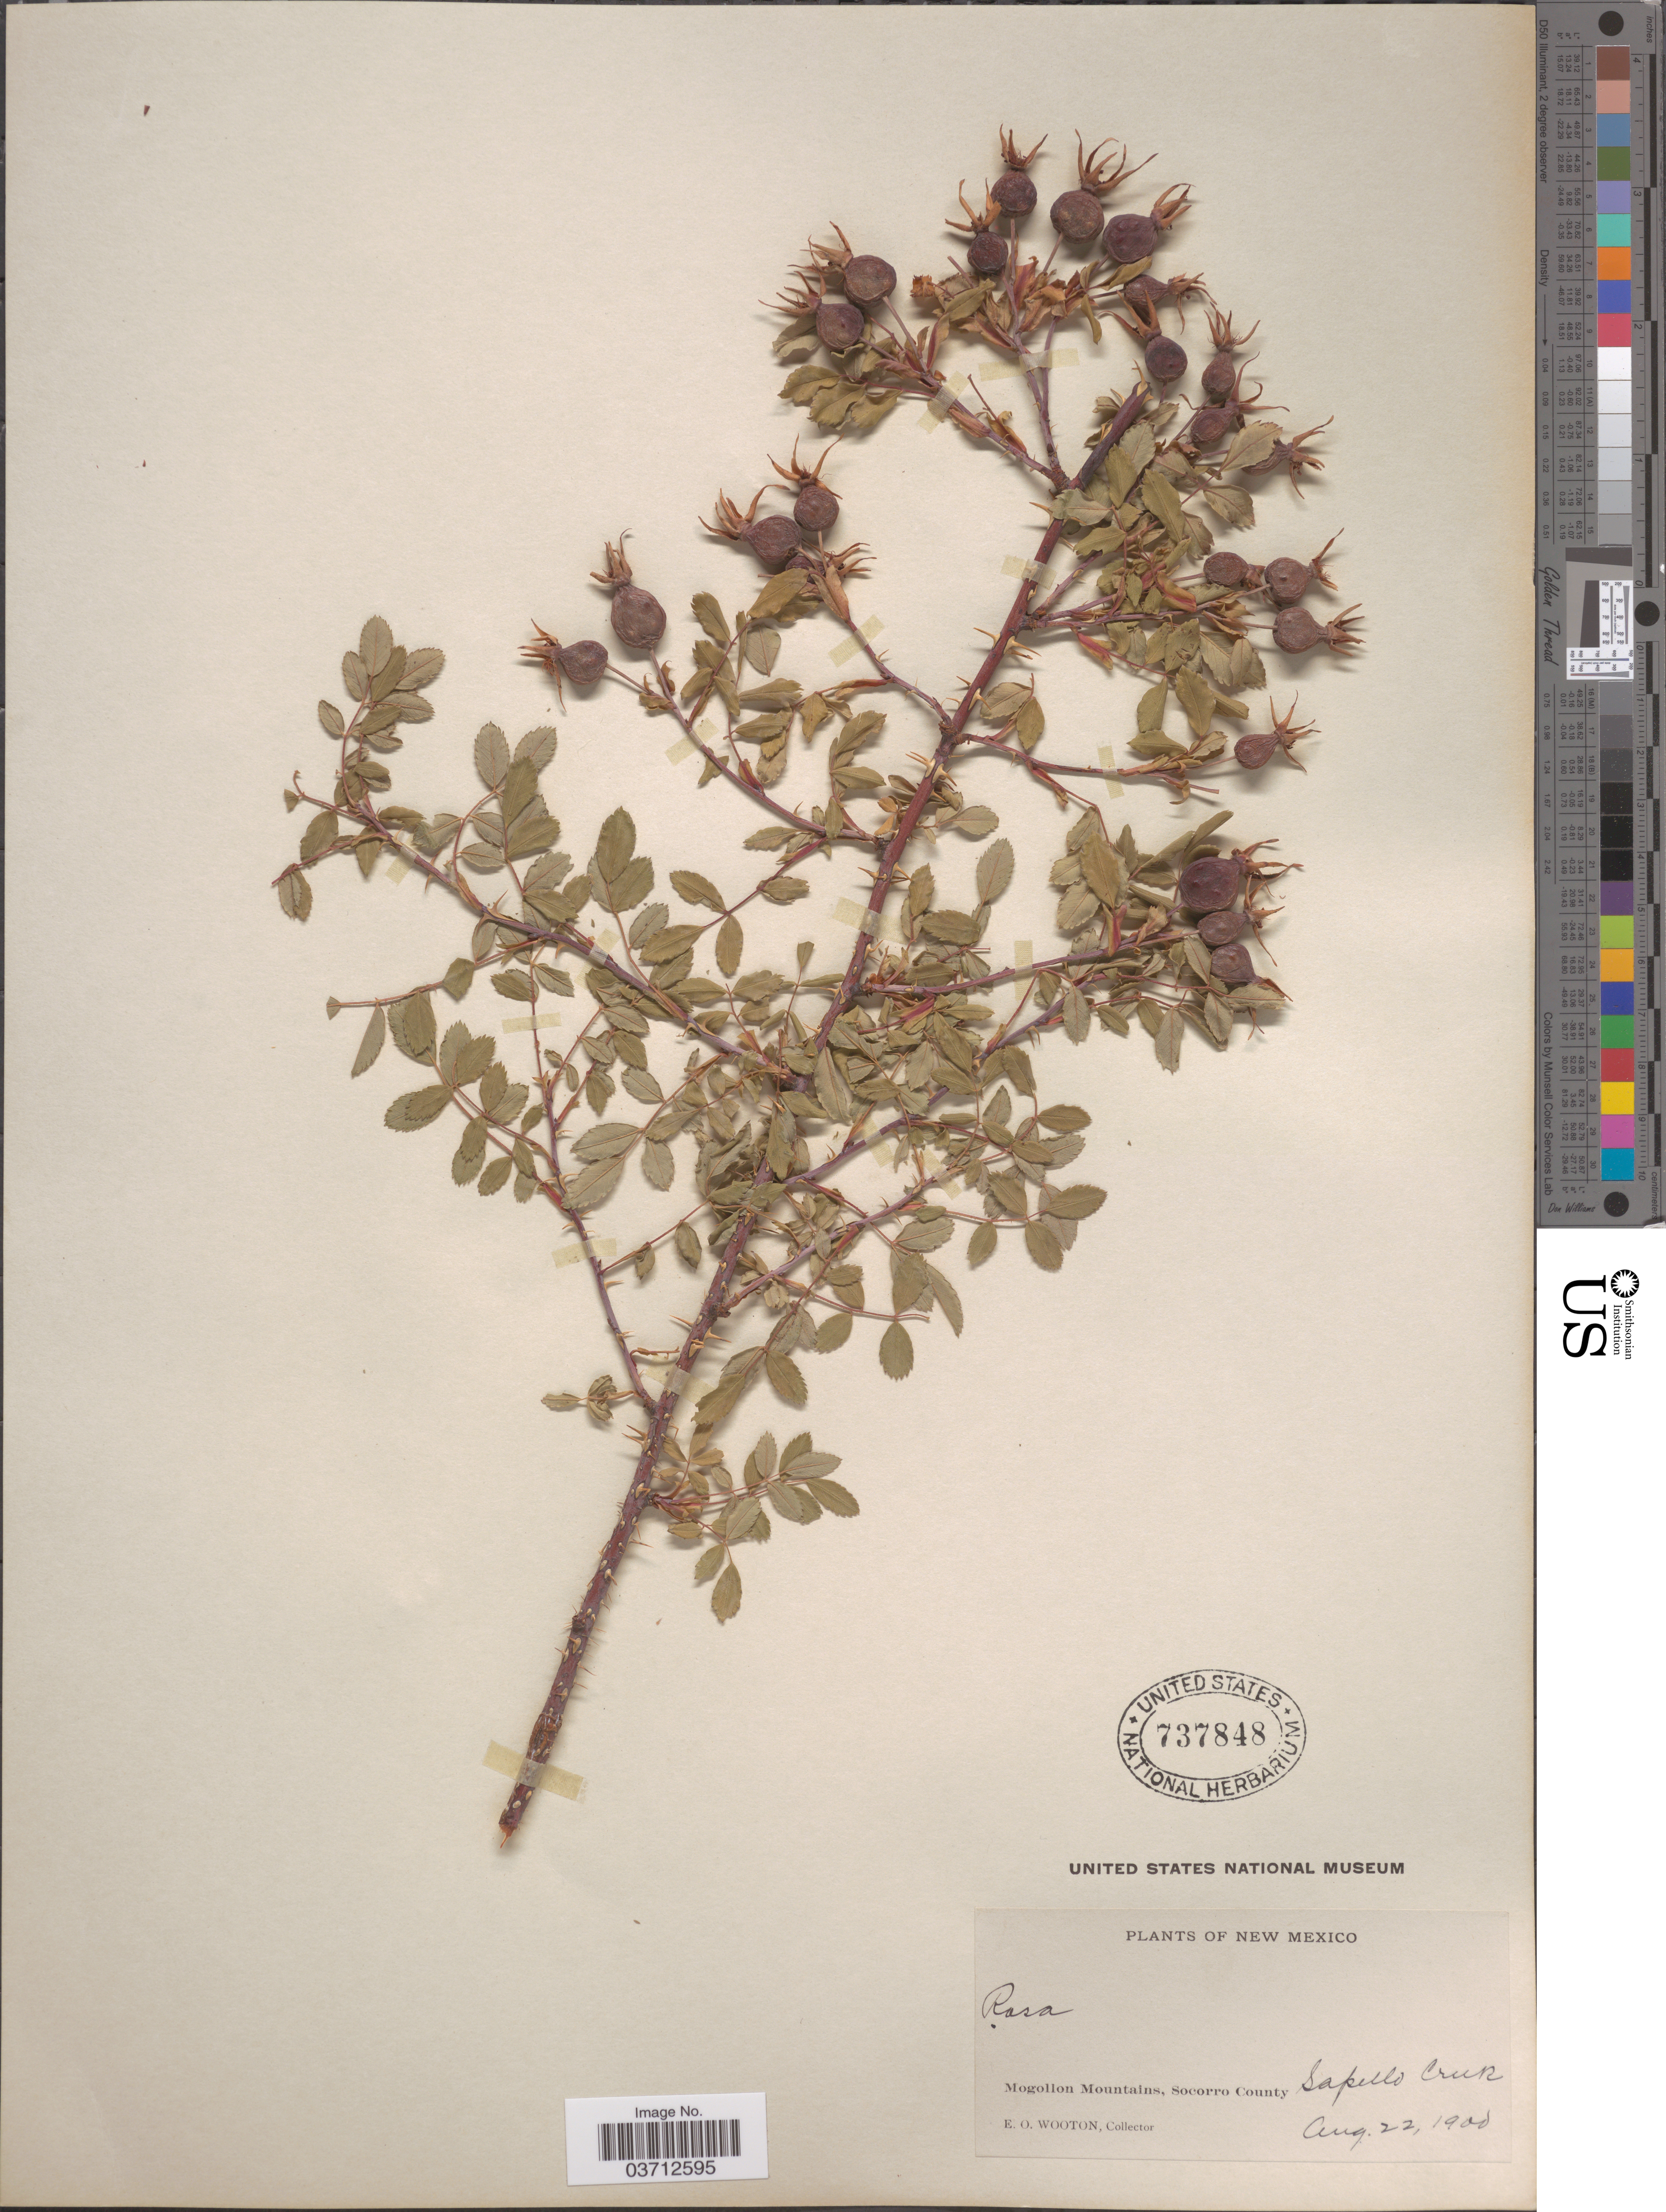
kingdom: Plantae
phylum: Tracheophyta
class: Magnoliopsida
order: Rosales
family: Rosaceae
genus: Rosa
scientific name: Rosa sp.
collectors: E. O. Wooton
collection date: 1900-08-22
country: United States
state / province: New Mexico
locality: Mogollon Mountains, Socorro County. Sapello Creek.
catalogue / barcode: US 737848